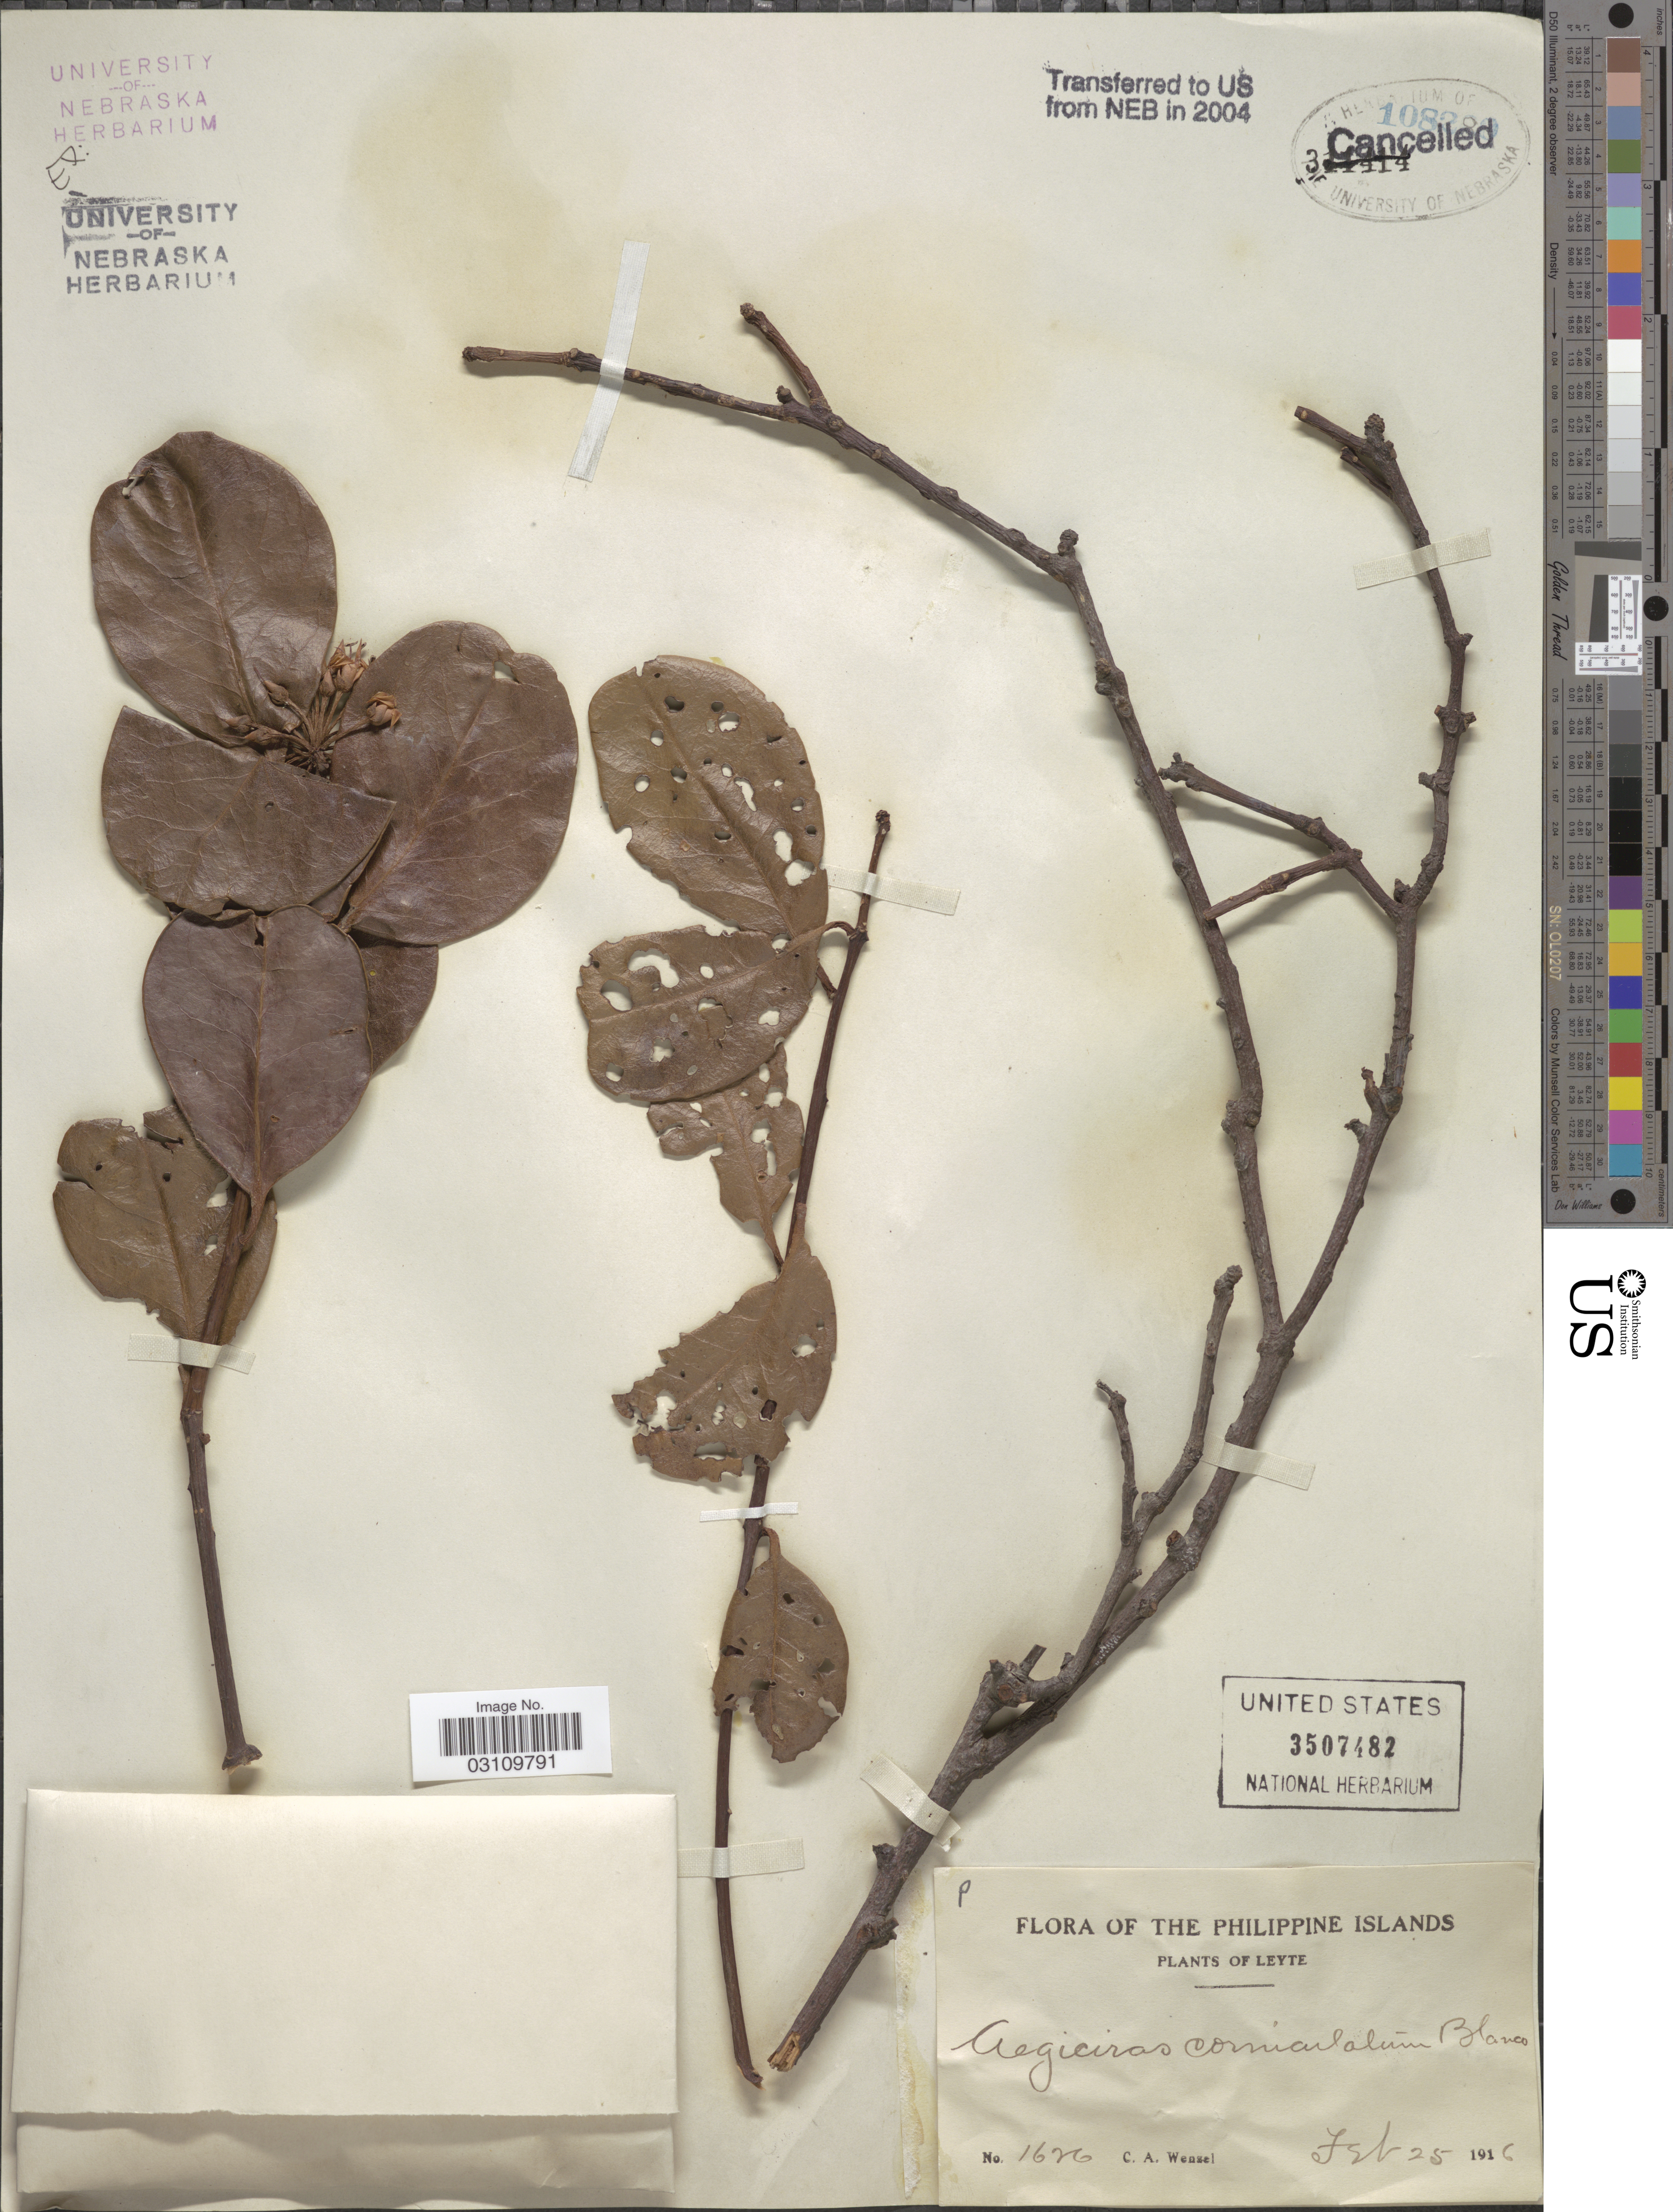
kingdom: Plantae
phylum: Tracheophyta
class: Magnoliopsida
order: Ericales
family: Primulaceae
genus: Aegiceras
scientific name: Aegiceras corniculatum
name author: (L.) Blanco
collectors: C. Wenzel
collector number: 1626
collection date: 1916-02-25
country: Philippines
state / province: Eastern Visayas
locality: The Philippine Islands, Leyte.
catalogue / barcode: US 3507482